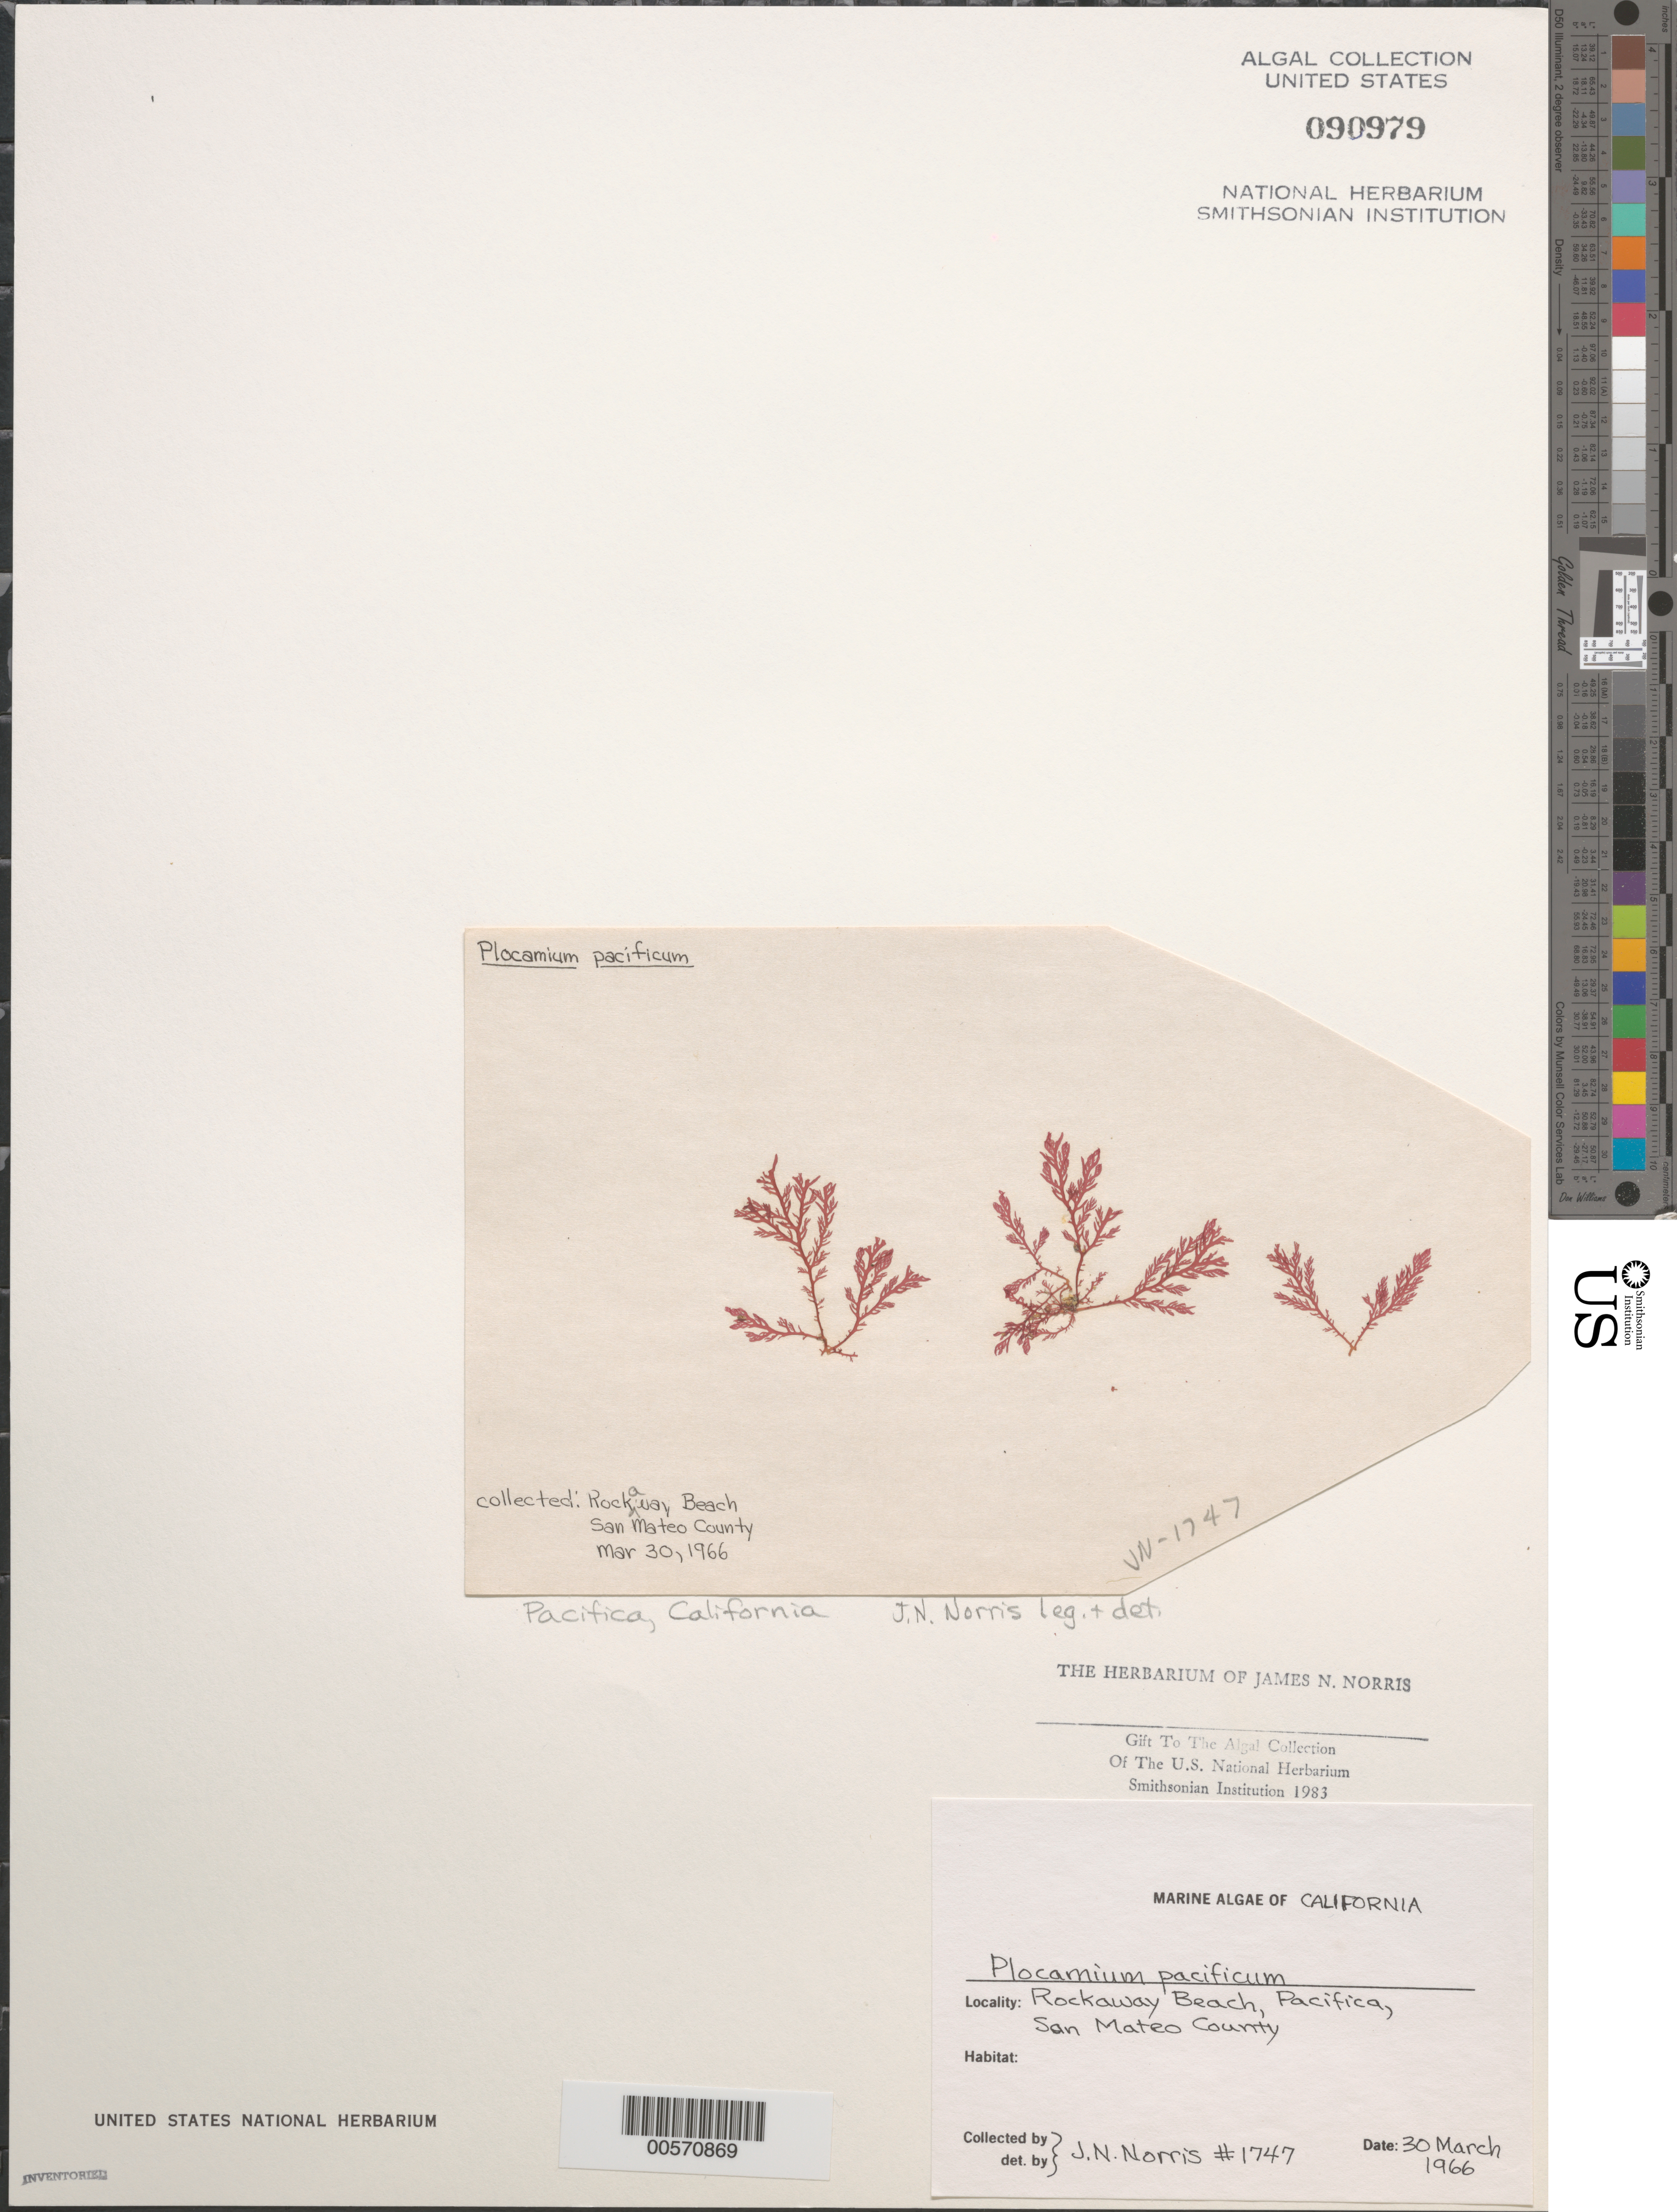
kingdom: Plantae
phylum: Rhodophyta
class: Florideophyceae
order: Plocamiales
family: Plocamiaceae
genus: Plocamium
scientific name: Plocamium pacificum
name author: Kylin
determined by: Norris, James N.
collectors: J. N. Norris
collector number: JN-1747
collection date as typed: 30 Mar 1966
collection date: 1966-03-30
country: United States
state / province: California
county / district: San Mateo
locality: Rockaway Beach, Pacifica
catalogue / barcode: US 90979